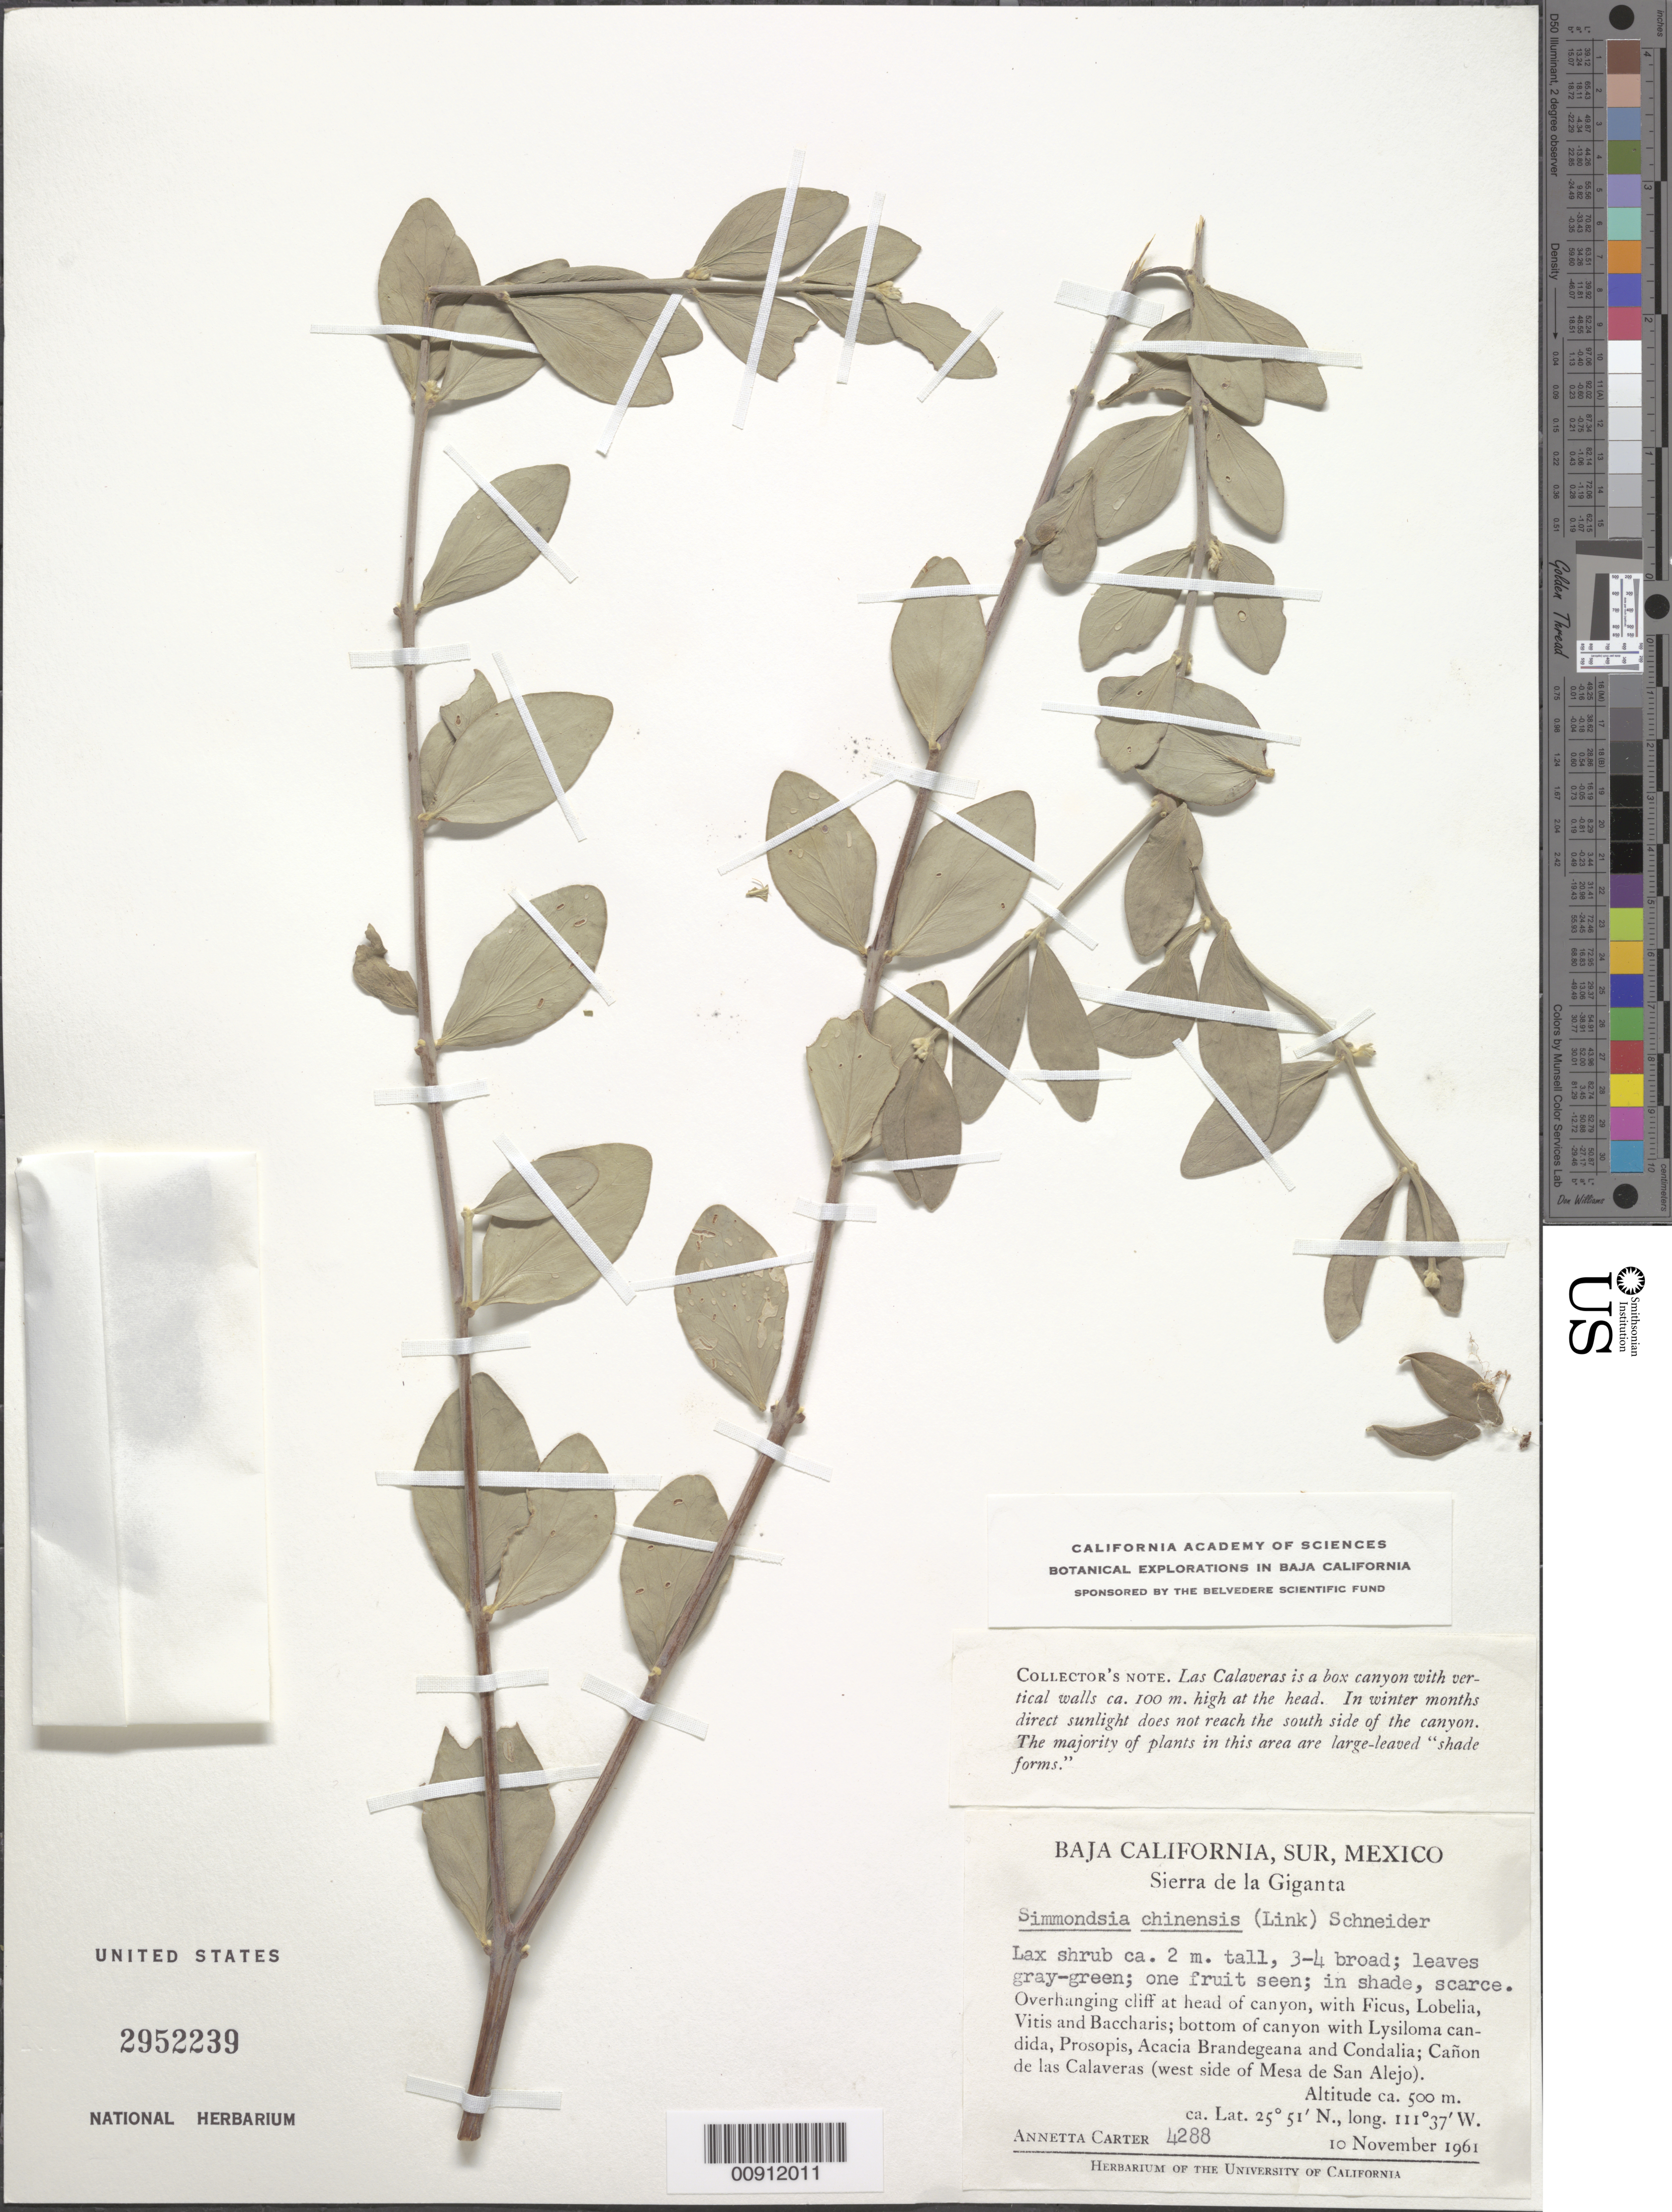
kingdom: Plantae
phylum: Tracheophyta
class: Magnoliopsida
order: Caryophyllales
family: Simmondsiaceae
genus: Simmondsia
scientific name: Simmondsia chinensis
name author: (Link) C.K. Schneid.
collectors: A. Carter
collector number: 4288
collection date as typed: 10 Nov 1961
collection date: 1961-11-10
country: Mexico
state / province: Baja California Sur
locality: Baja California Sur. Sierra de la Giganta. Cañon de las Calaveras (west side of Mesa de San Alejo).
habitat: In shade. Overhanging cliff at head of canyon, w/ Ficus, Lobelia, Vitis and Baccharis; bottom of canyon w/ Lysiloma candida,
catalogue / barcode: US 2952239